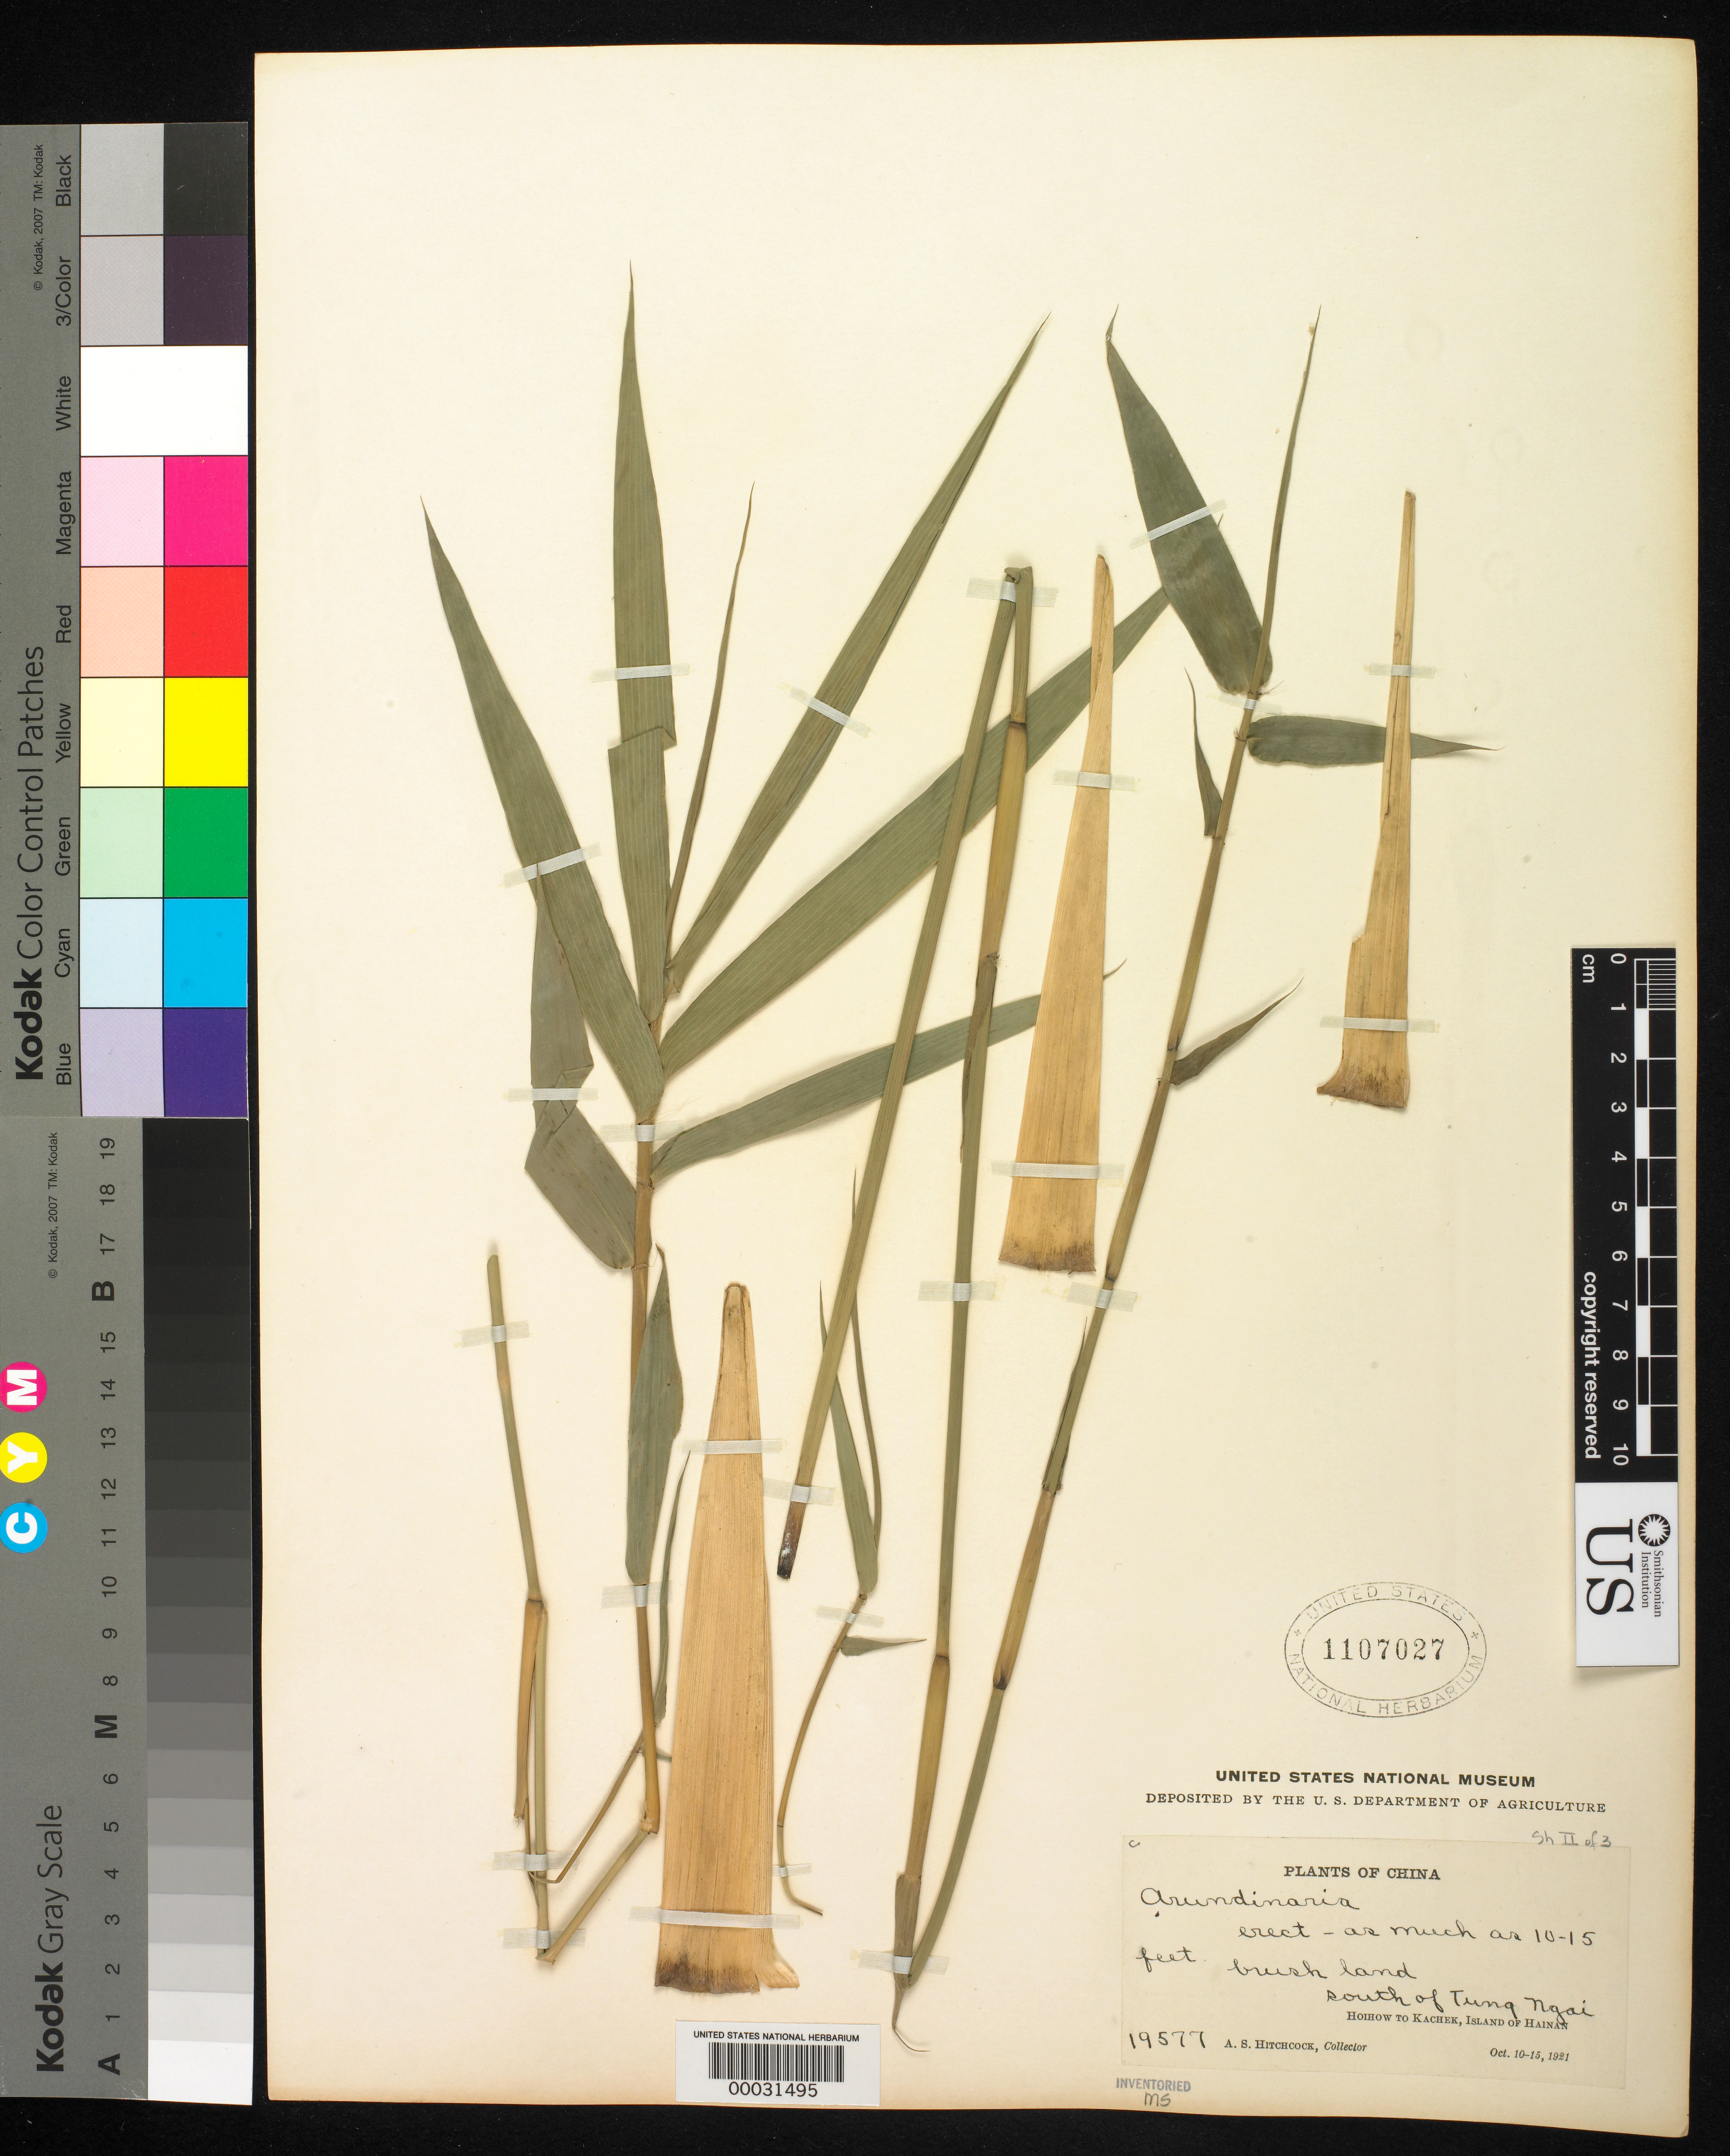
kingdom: Plantae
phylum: Tracheophyta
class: Liliopsida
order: Poales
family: Poaceae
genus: Arundinaria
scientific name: Arundinaria sp.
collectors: A. S. Hitchcock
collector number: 19577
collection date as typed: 10 Oct 1921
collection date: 1921-10-10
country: China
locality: Tung ngai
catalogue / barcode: US 1107027